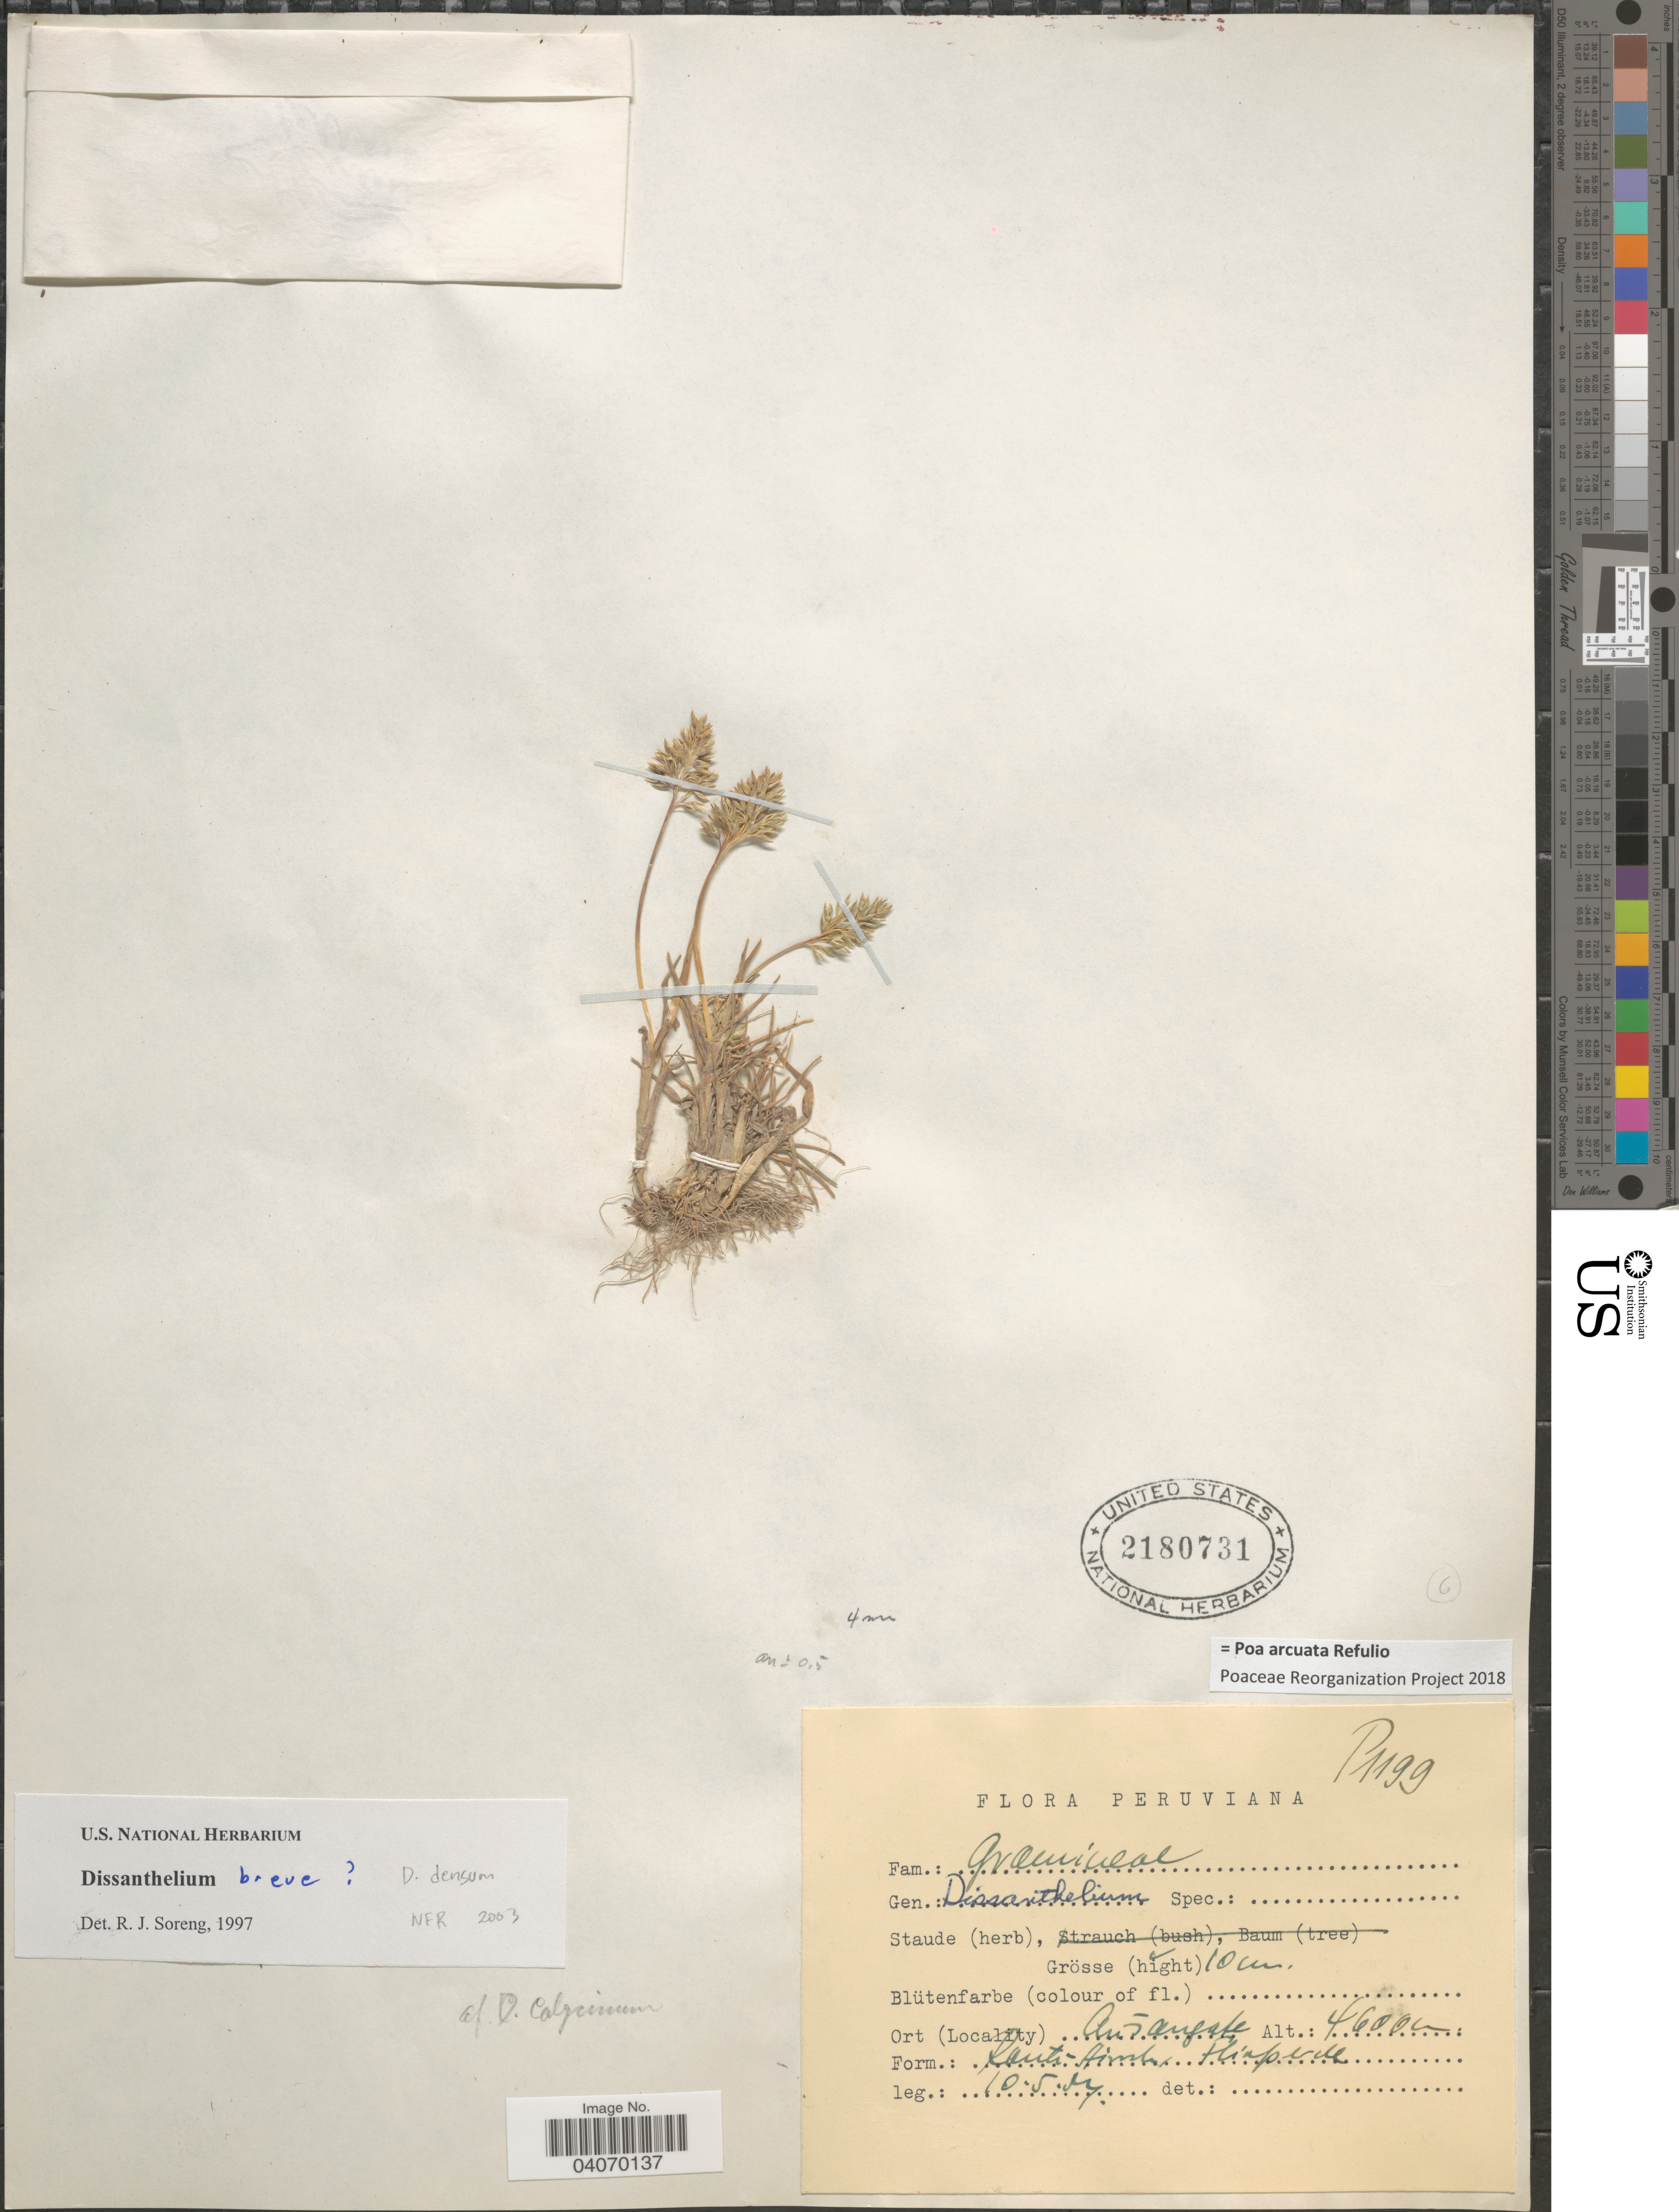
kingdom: Plantae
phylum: Tracheophyta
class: Liliopsida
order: Poales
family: Poaceae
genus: Poa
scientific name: Poa arcuata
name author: Refulio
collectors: W. Rauh & G. Hirsch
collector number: P1199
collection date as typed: Transcribed d/m/y: 10/5/57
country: Peru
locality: Ausangate.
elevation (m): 4600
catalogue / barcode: US 2180731